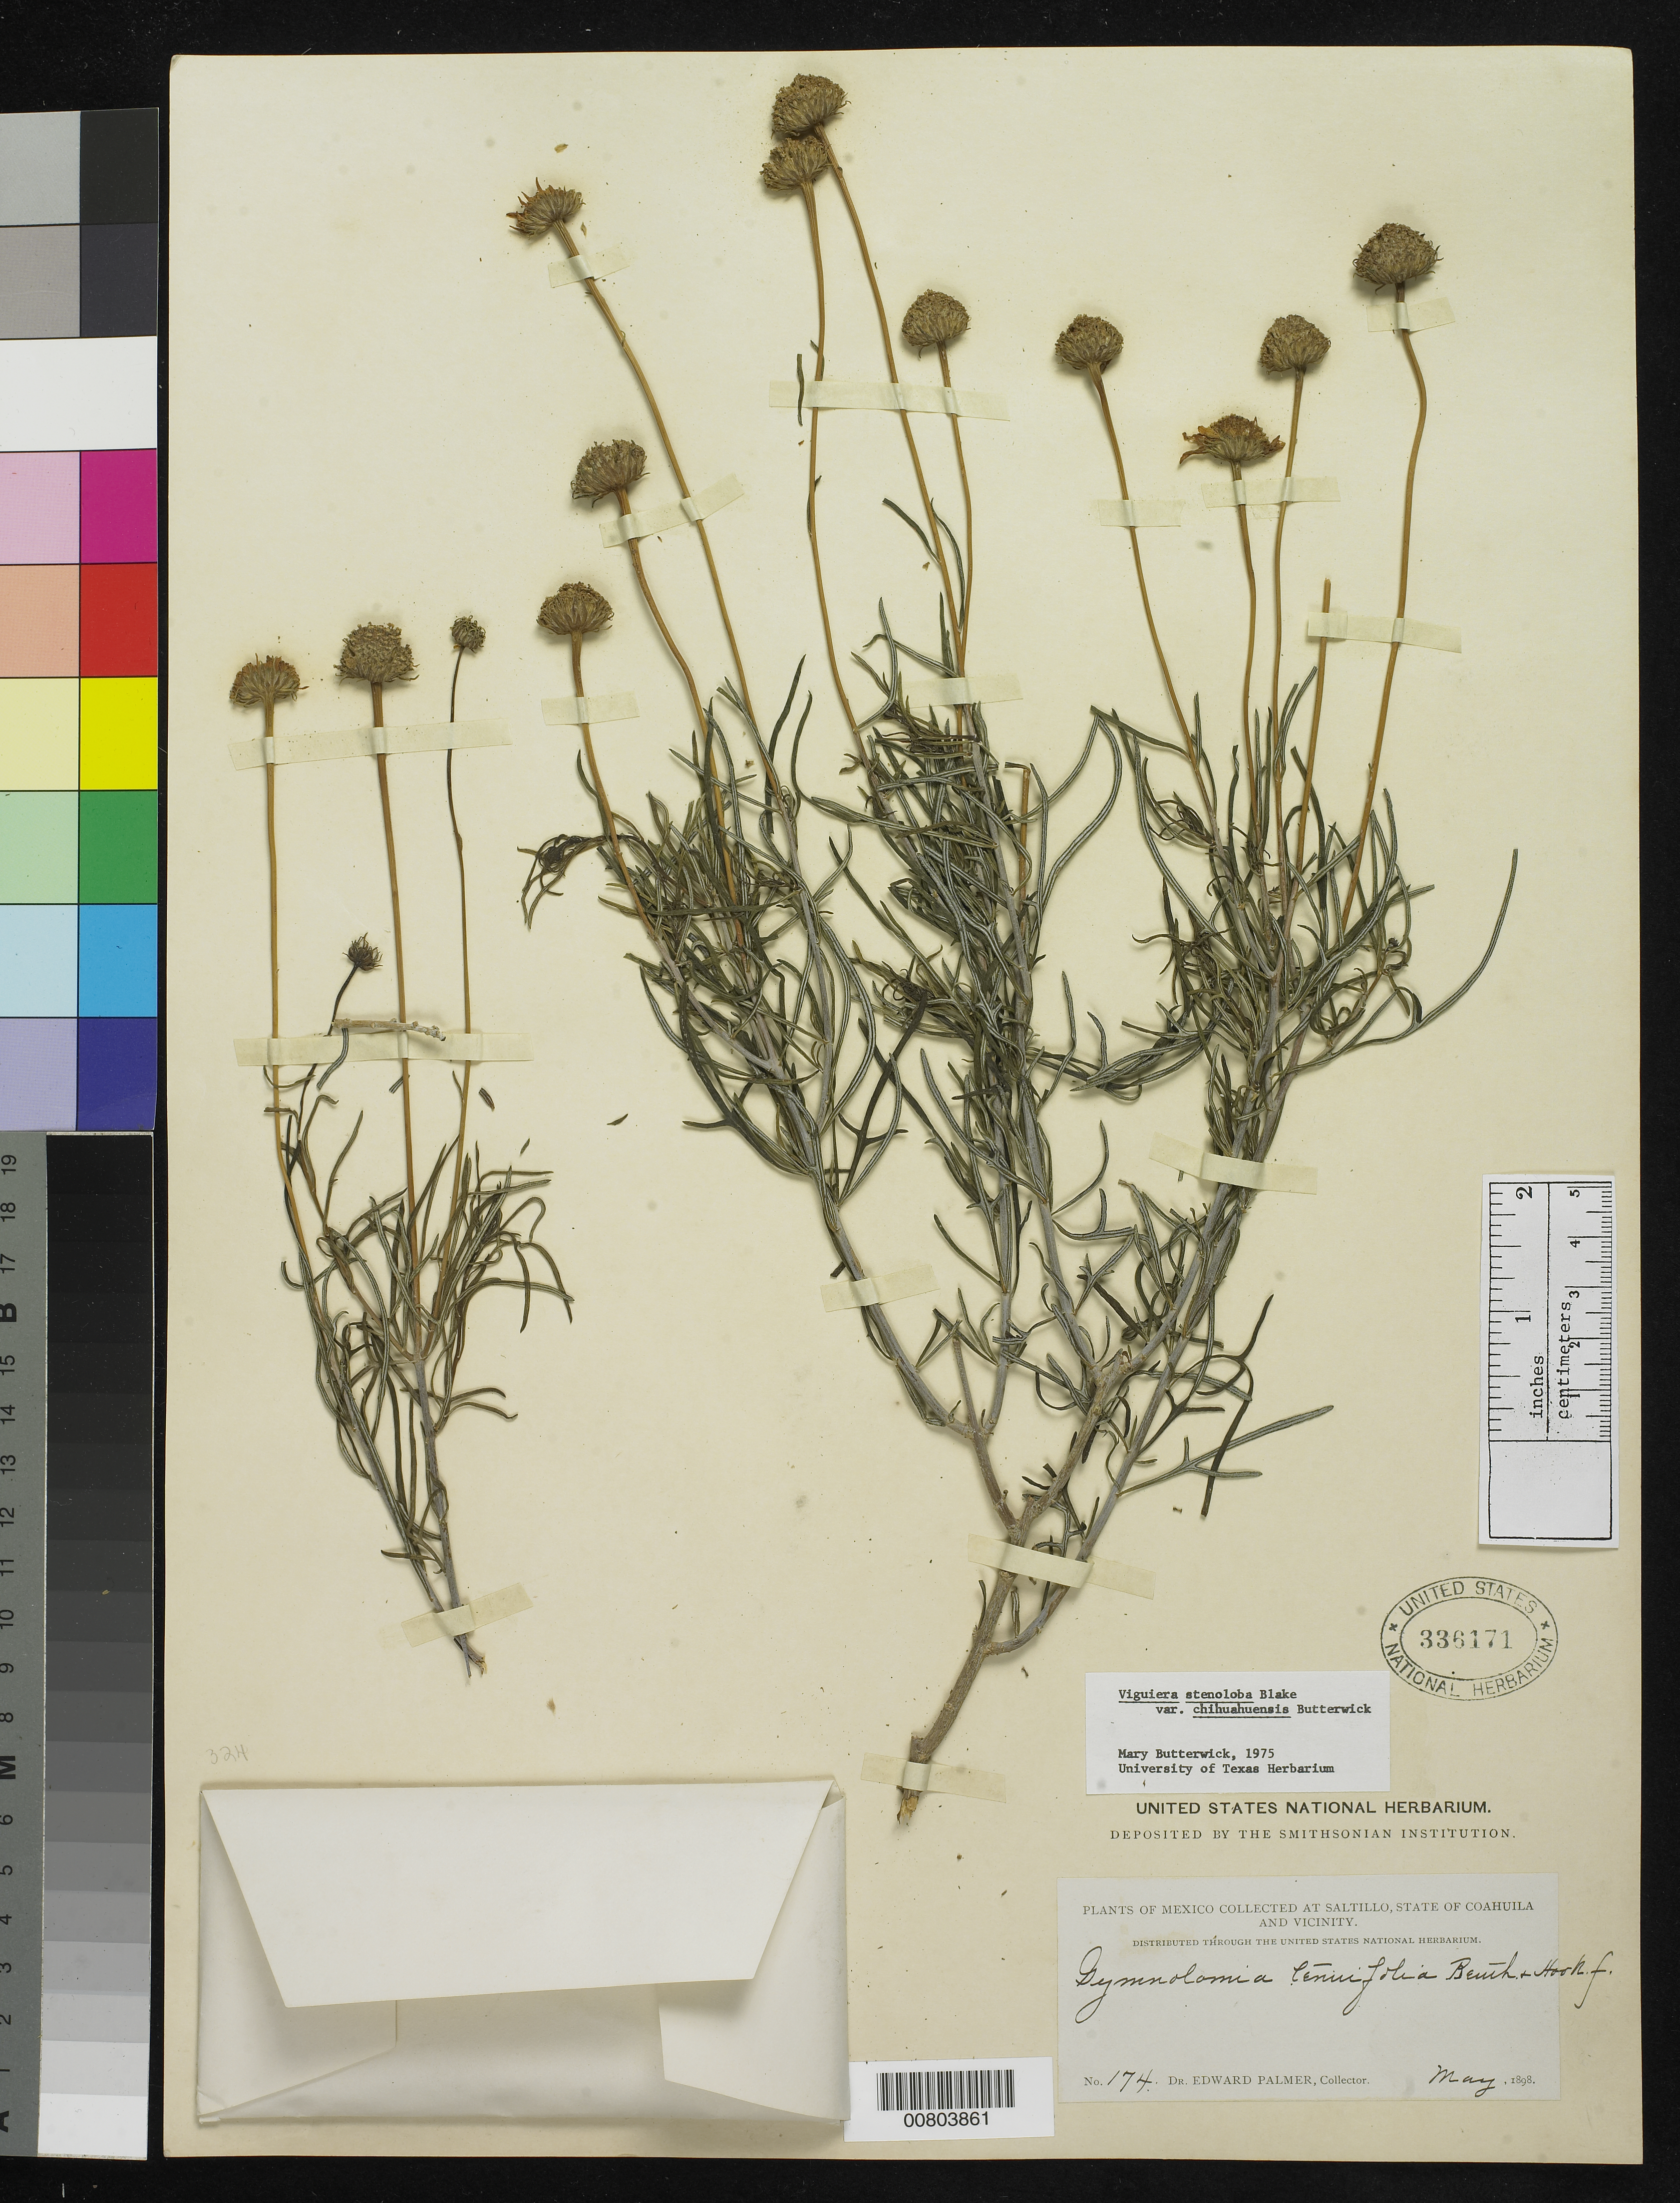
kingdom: Plantae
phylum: Tracheophyta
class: Magnoliopsida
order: Asterales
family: Asteraceae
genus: Viguiera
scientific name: Viguiera stenoloba var. chihuahuensis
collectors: E. Palmer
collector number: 174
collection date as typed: May 1898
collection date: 1898-05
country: Mexico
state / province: Coahuila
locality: Saltillo, Coahuila and vicinity.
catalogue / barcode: US 336171